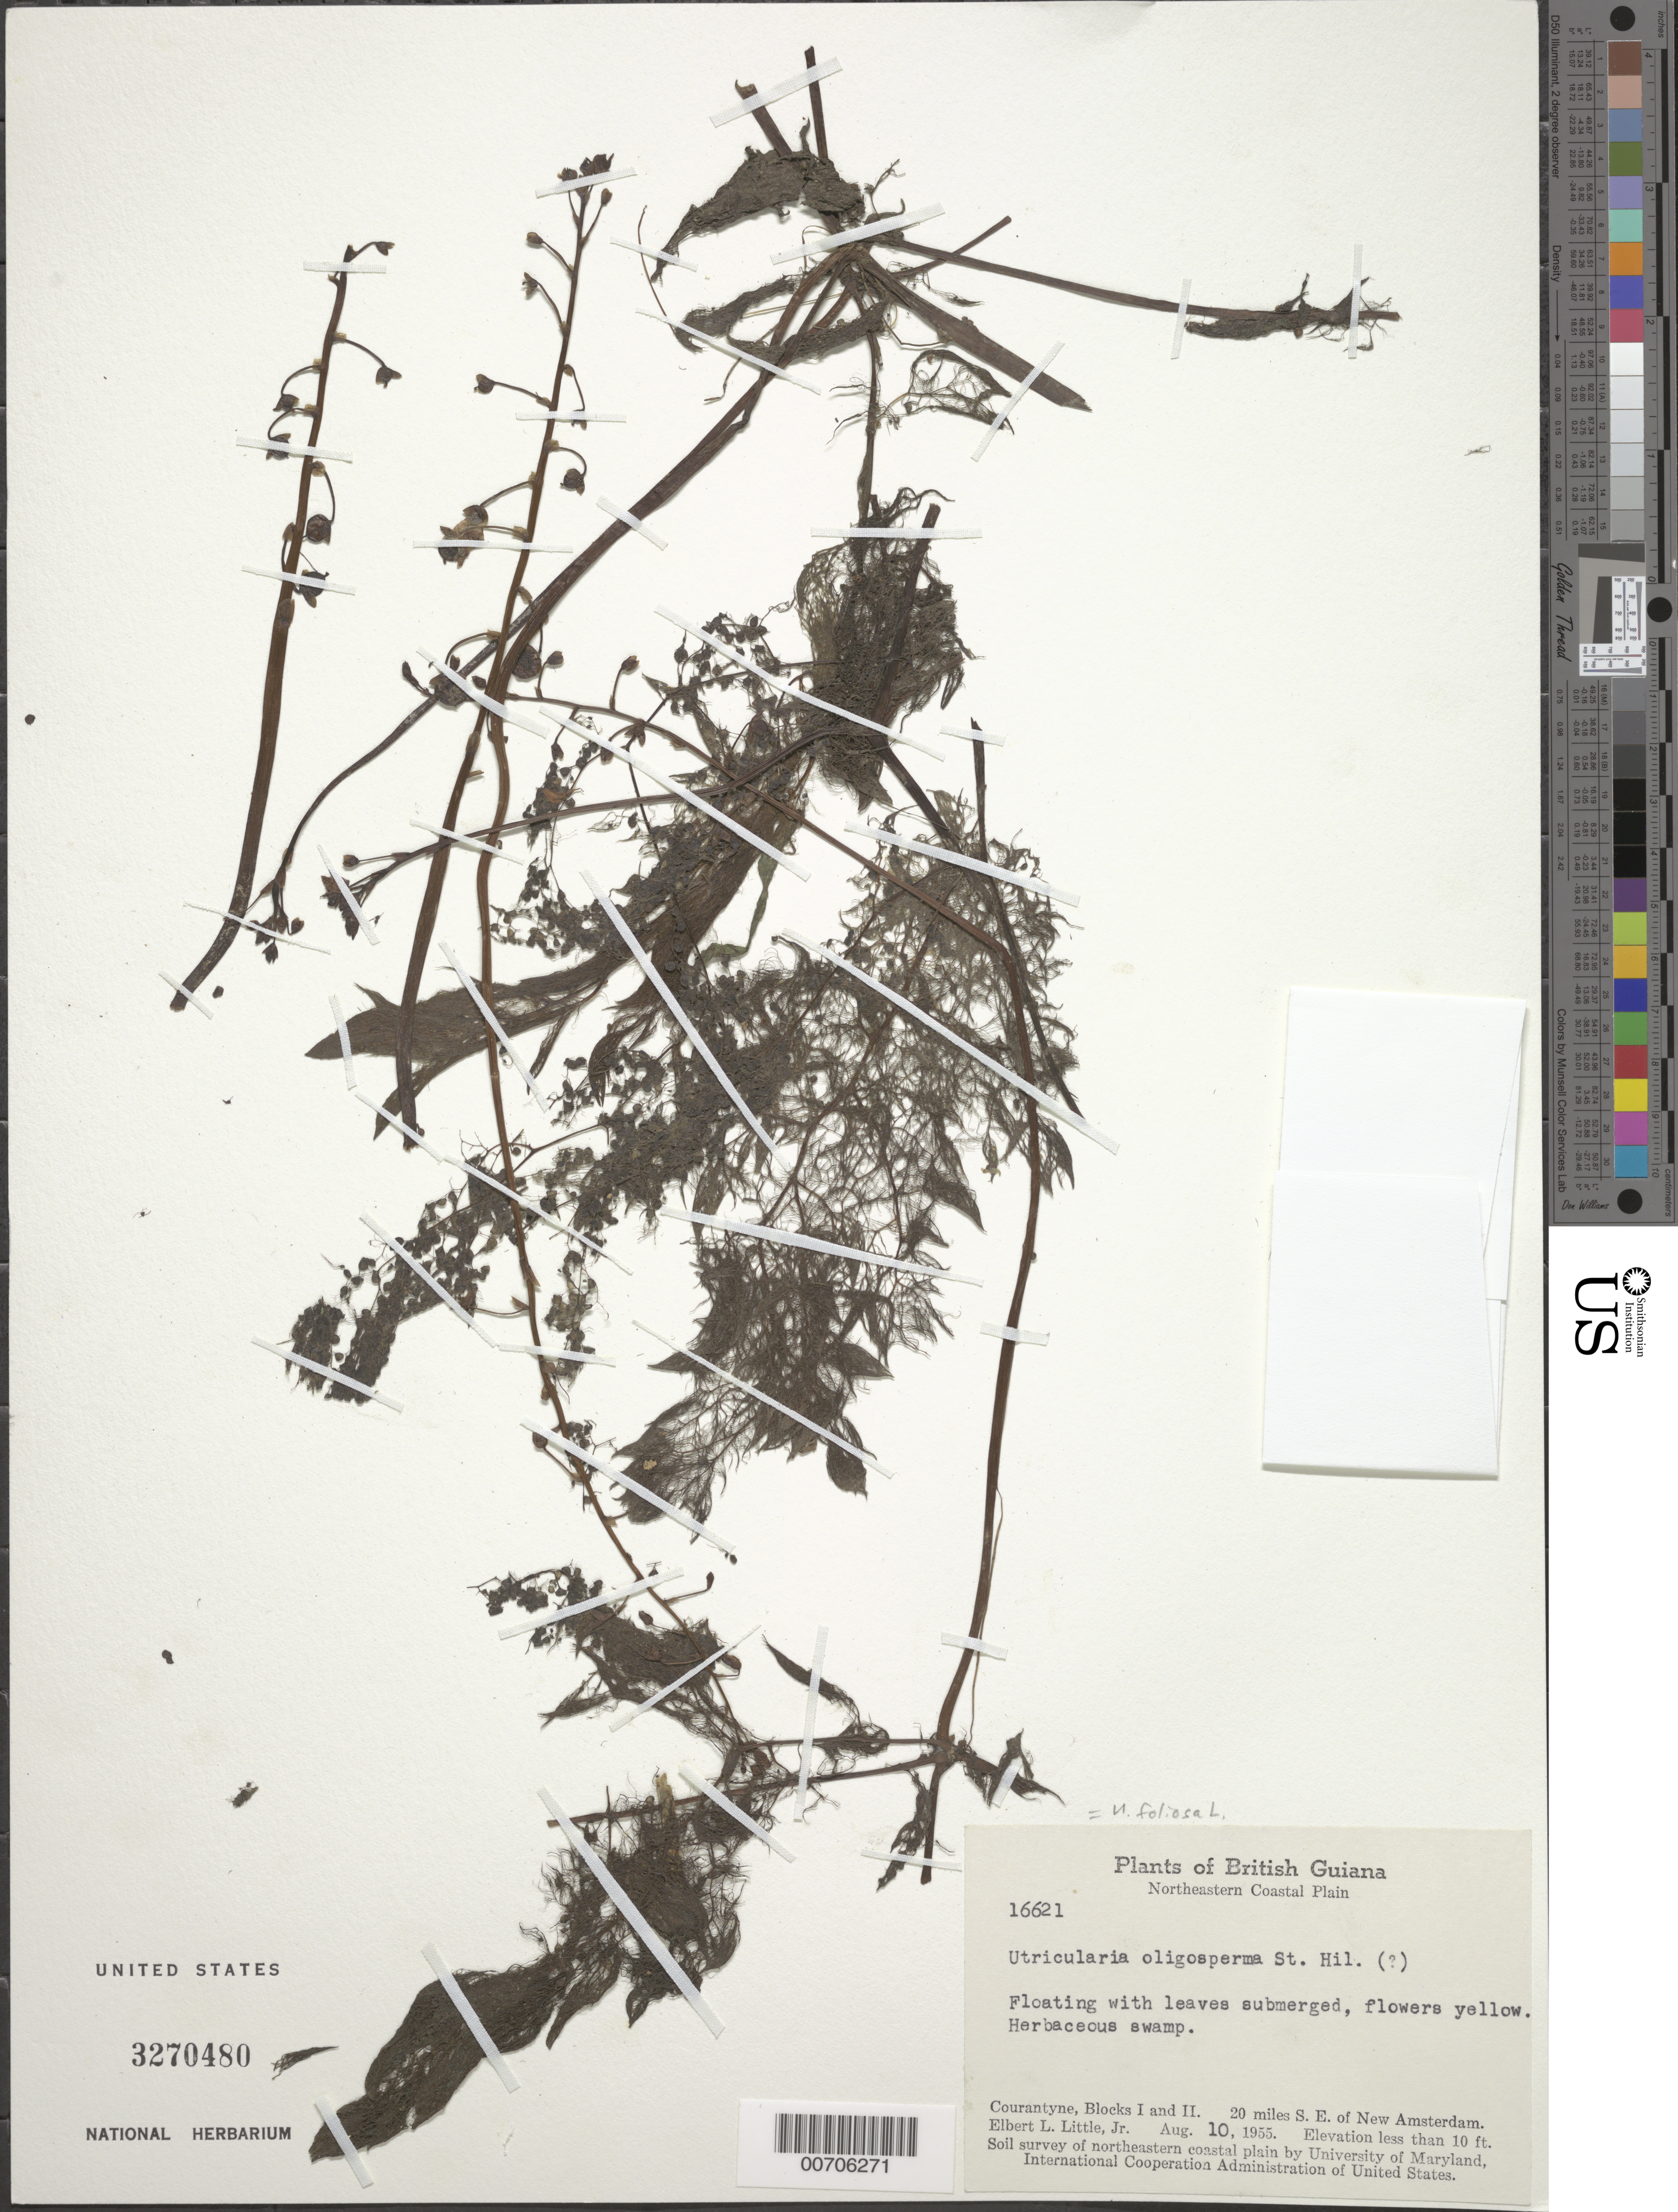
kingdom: Plantae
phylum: Tracheophyta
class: Magnoliopsida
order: Lamiales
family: Lentibulariaceae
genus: Utricularia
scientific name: Utricularia oligosperma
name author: A. St.-Hil.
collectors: E. L. Little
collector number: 16621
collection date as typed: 10-Aug-55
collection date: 1955-08-10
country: Guyana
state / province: E. Berbice-Corentyne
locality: Courantyne, Blocks I & II. 20 mi. SE of New Amsterdam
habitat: Herbaceous swamp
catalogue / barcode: US 3270480